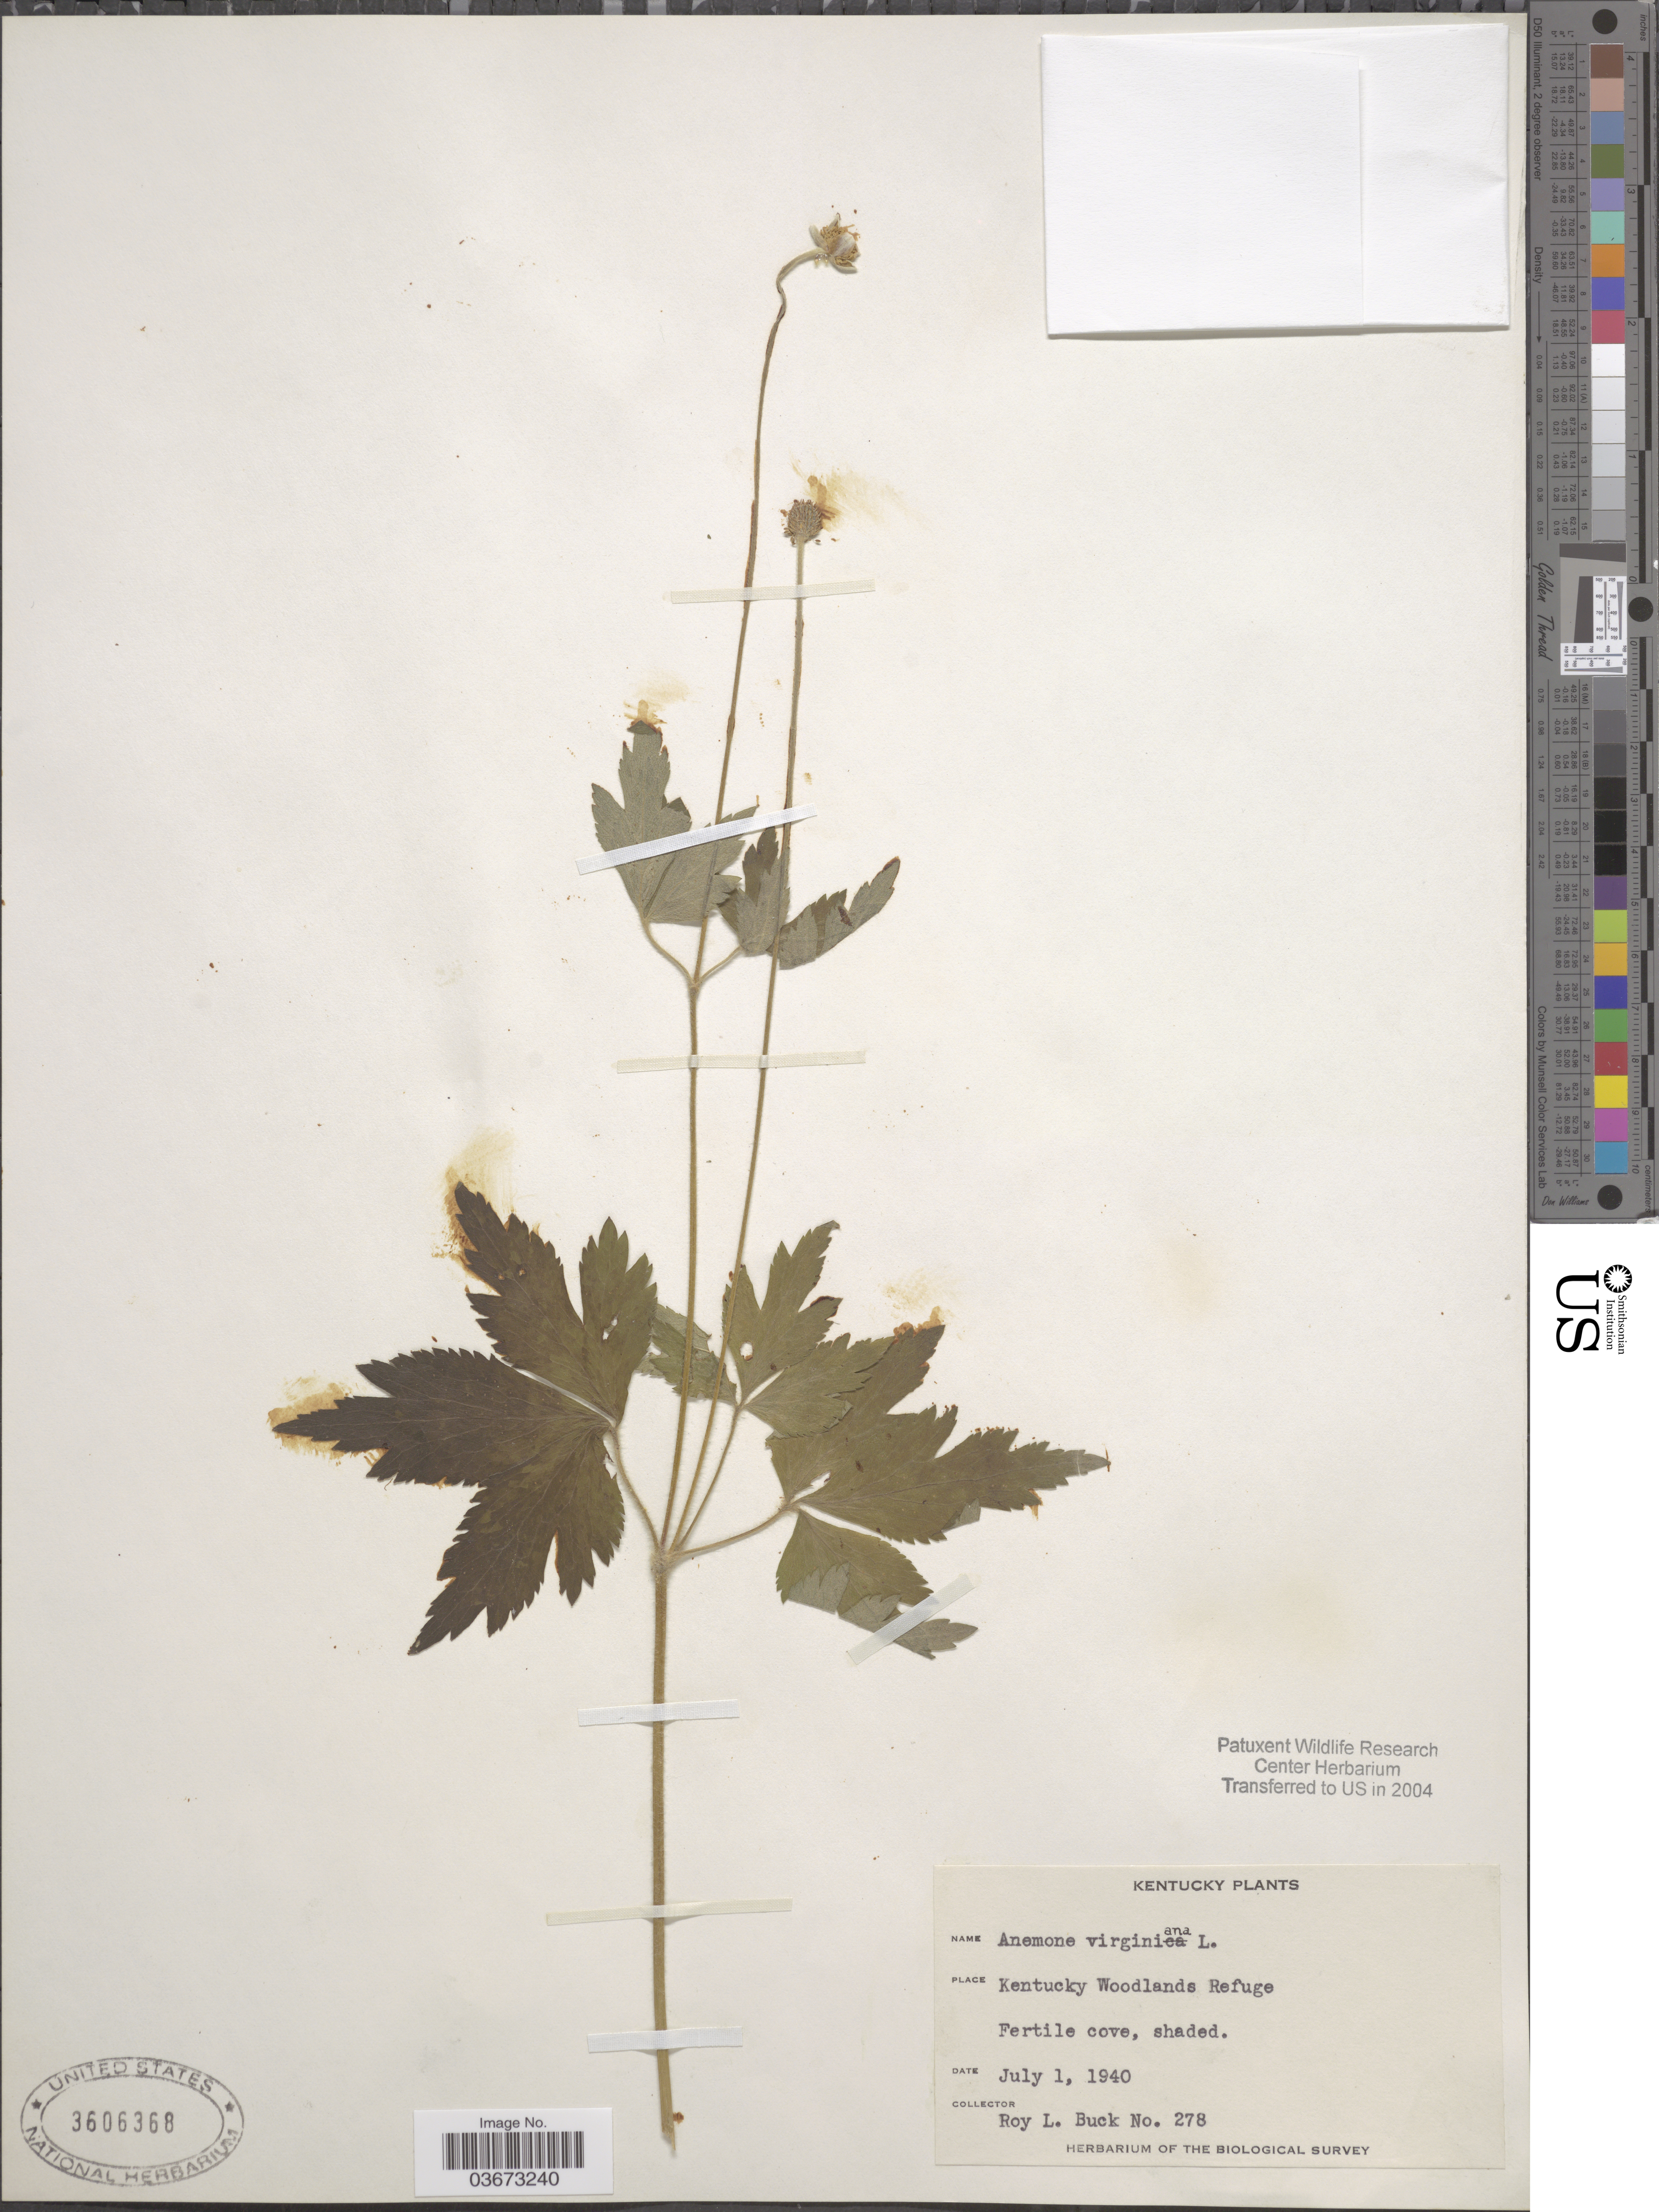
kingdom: Plantae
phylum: Tracheophyta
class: Magnoliopsida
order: Ranunculales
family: Ranunculaceae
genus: Anemone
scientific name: Anemone virginiana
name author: L.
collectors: R. Buck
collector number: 278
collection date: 1940-07-01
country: United States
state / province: Kentucky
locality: Kentucky Woodlands Refuge.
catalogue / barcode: US 3606368